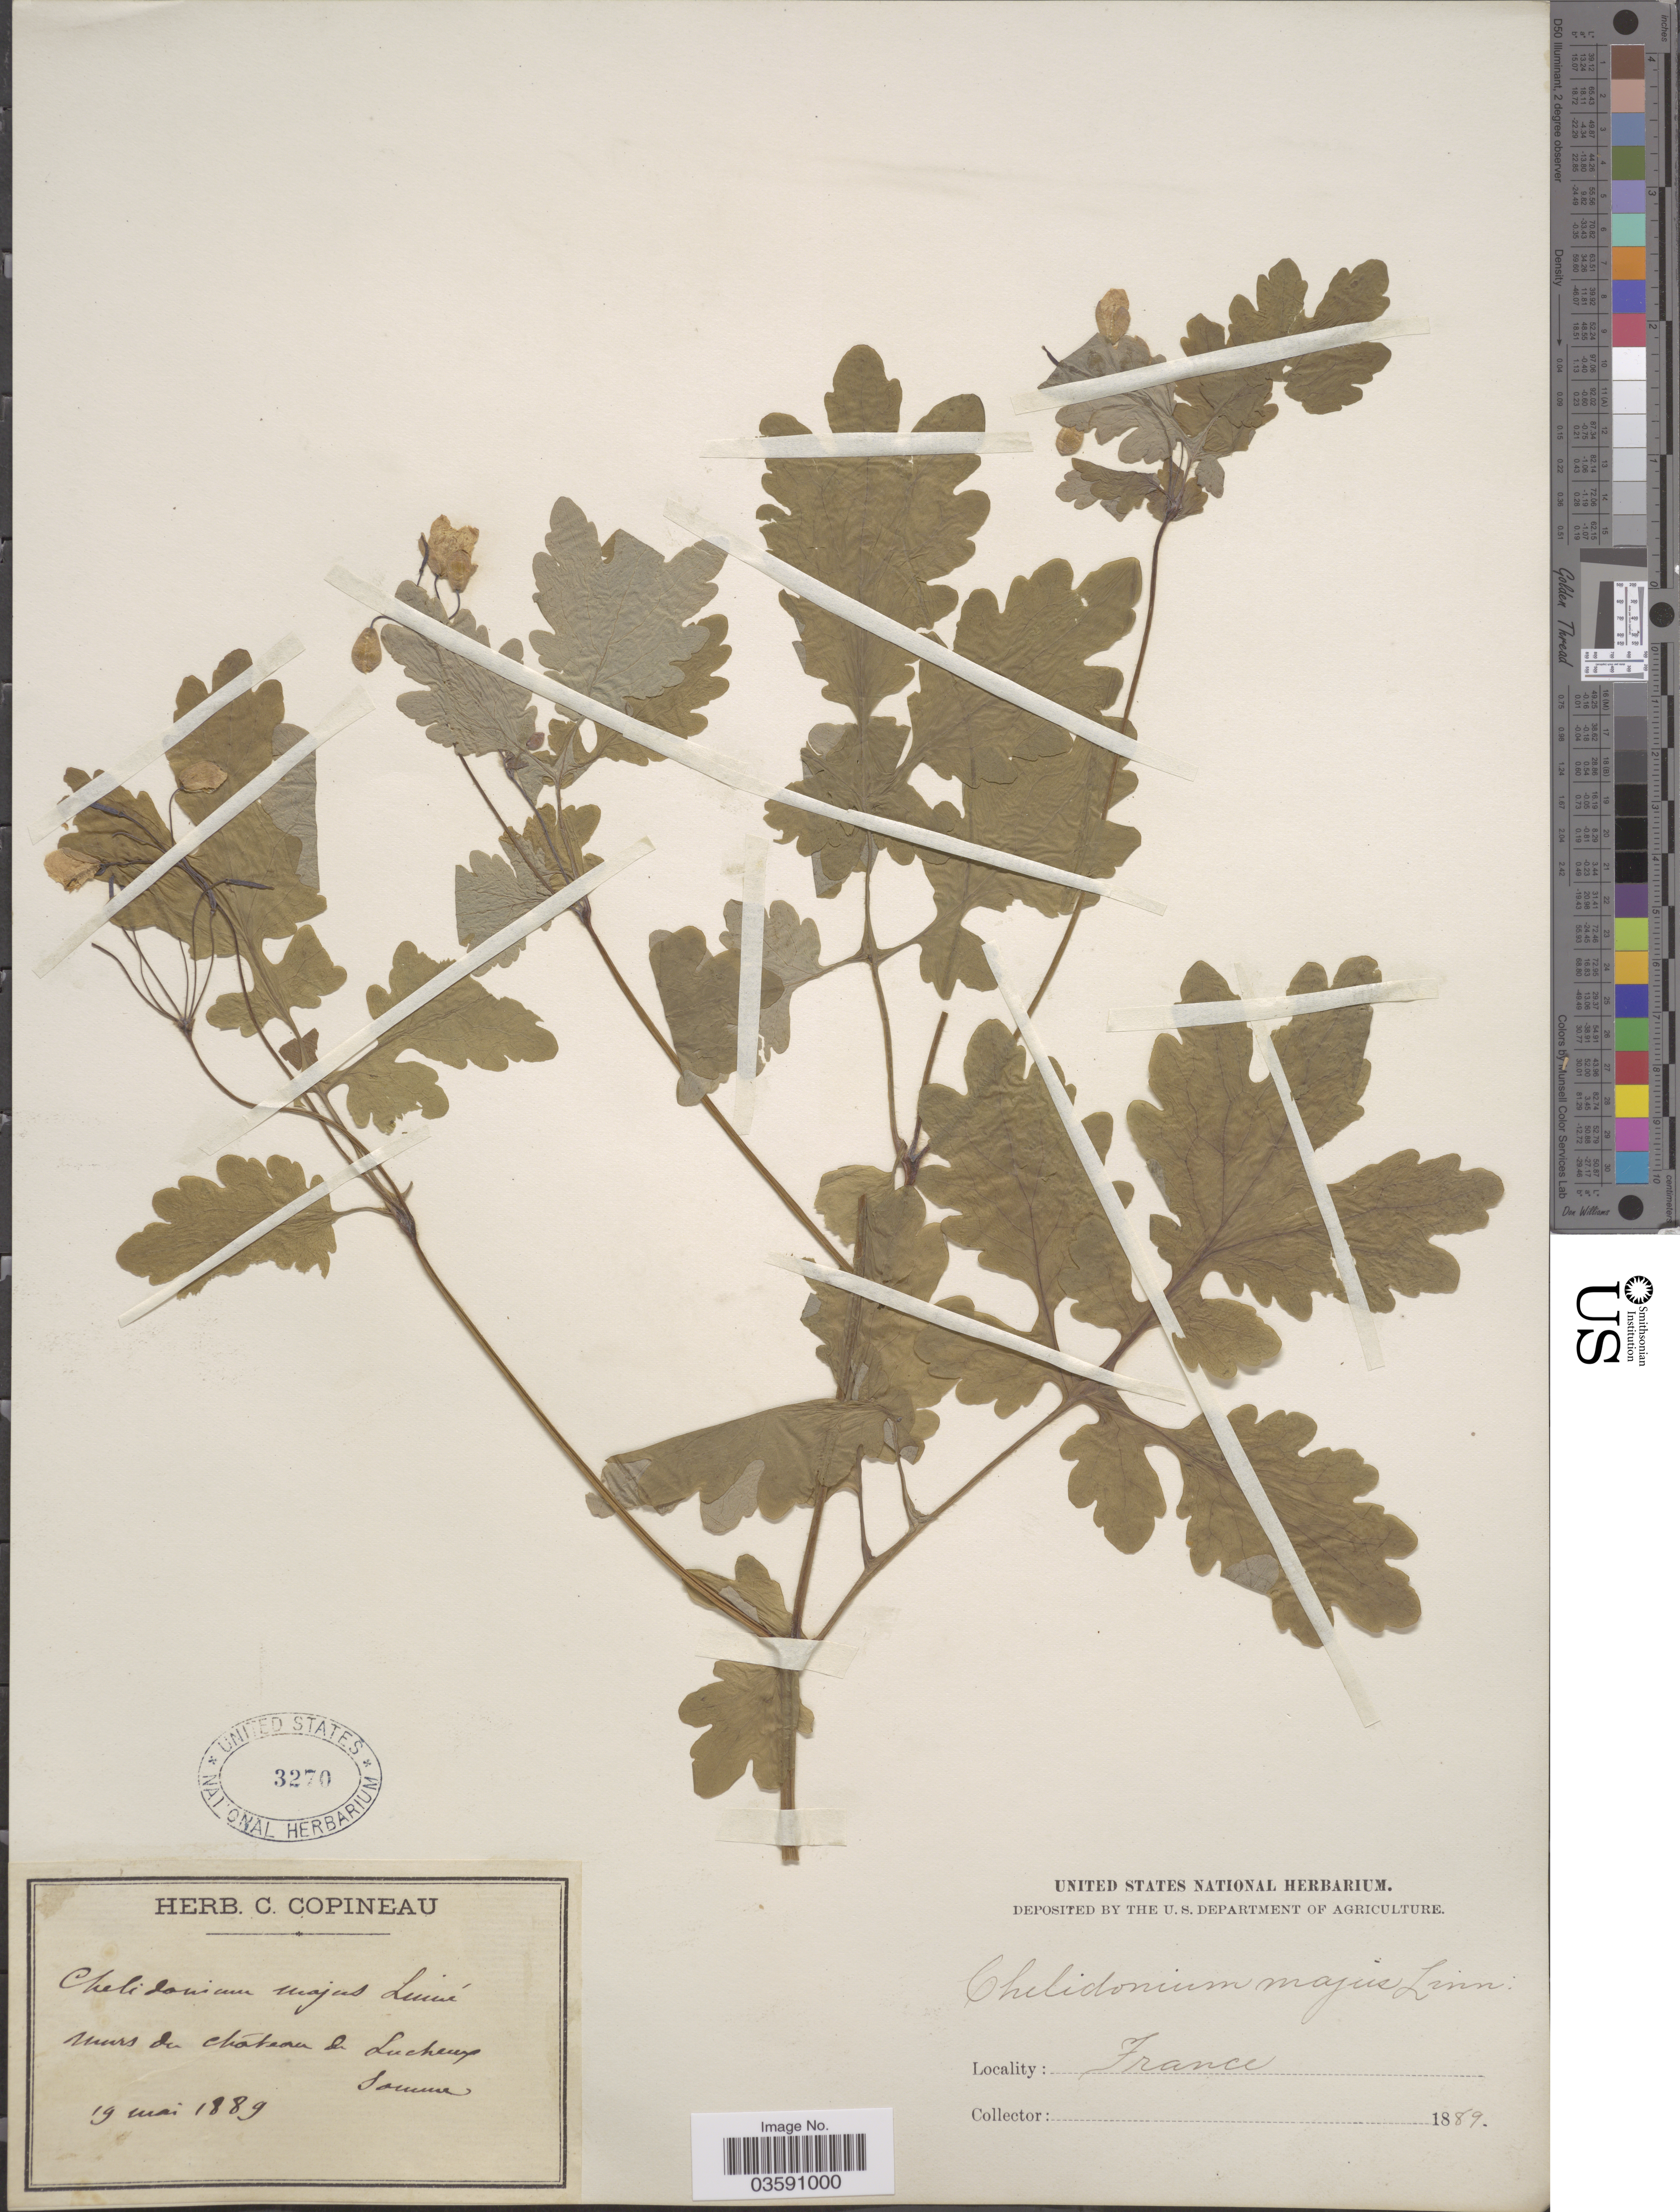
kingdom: Plantae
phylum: Tracheophyta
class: Magnoliopsida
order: Ranunculales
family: Papaveraceae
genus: Chelidonium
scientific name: Chelidonium majus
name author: L.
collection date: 1889-05-19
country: France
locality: Murs de cháteau de Lucheux. Somme.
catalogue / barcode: US 3270